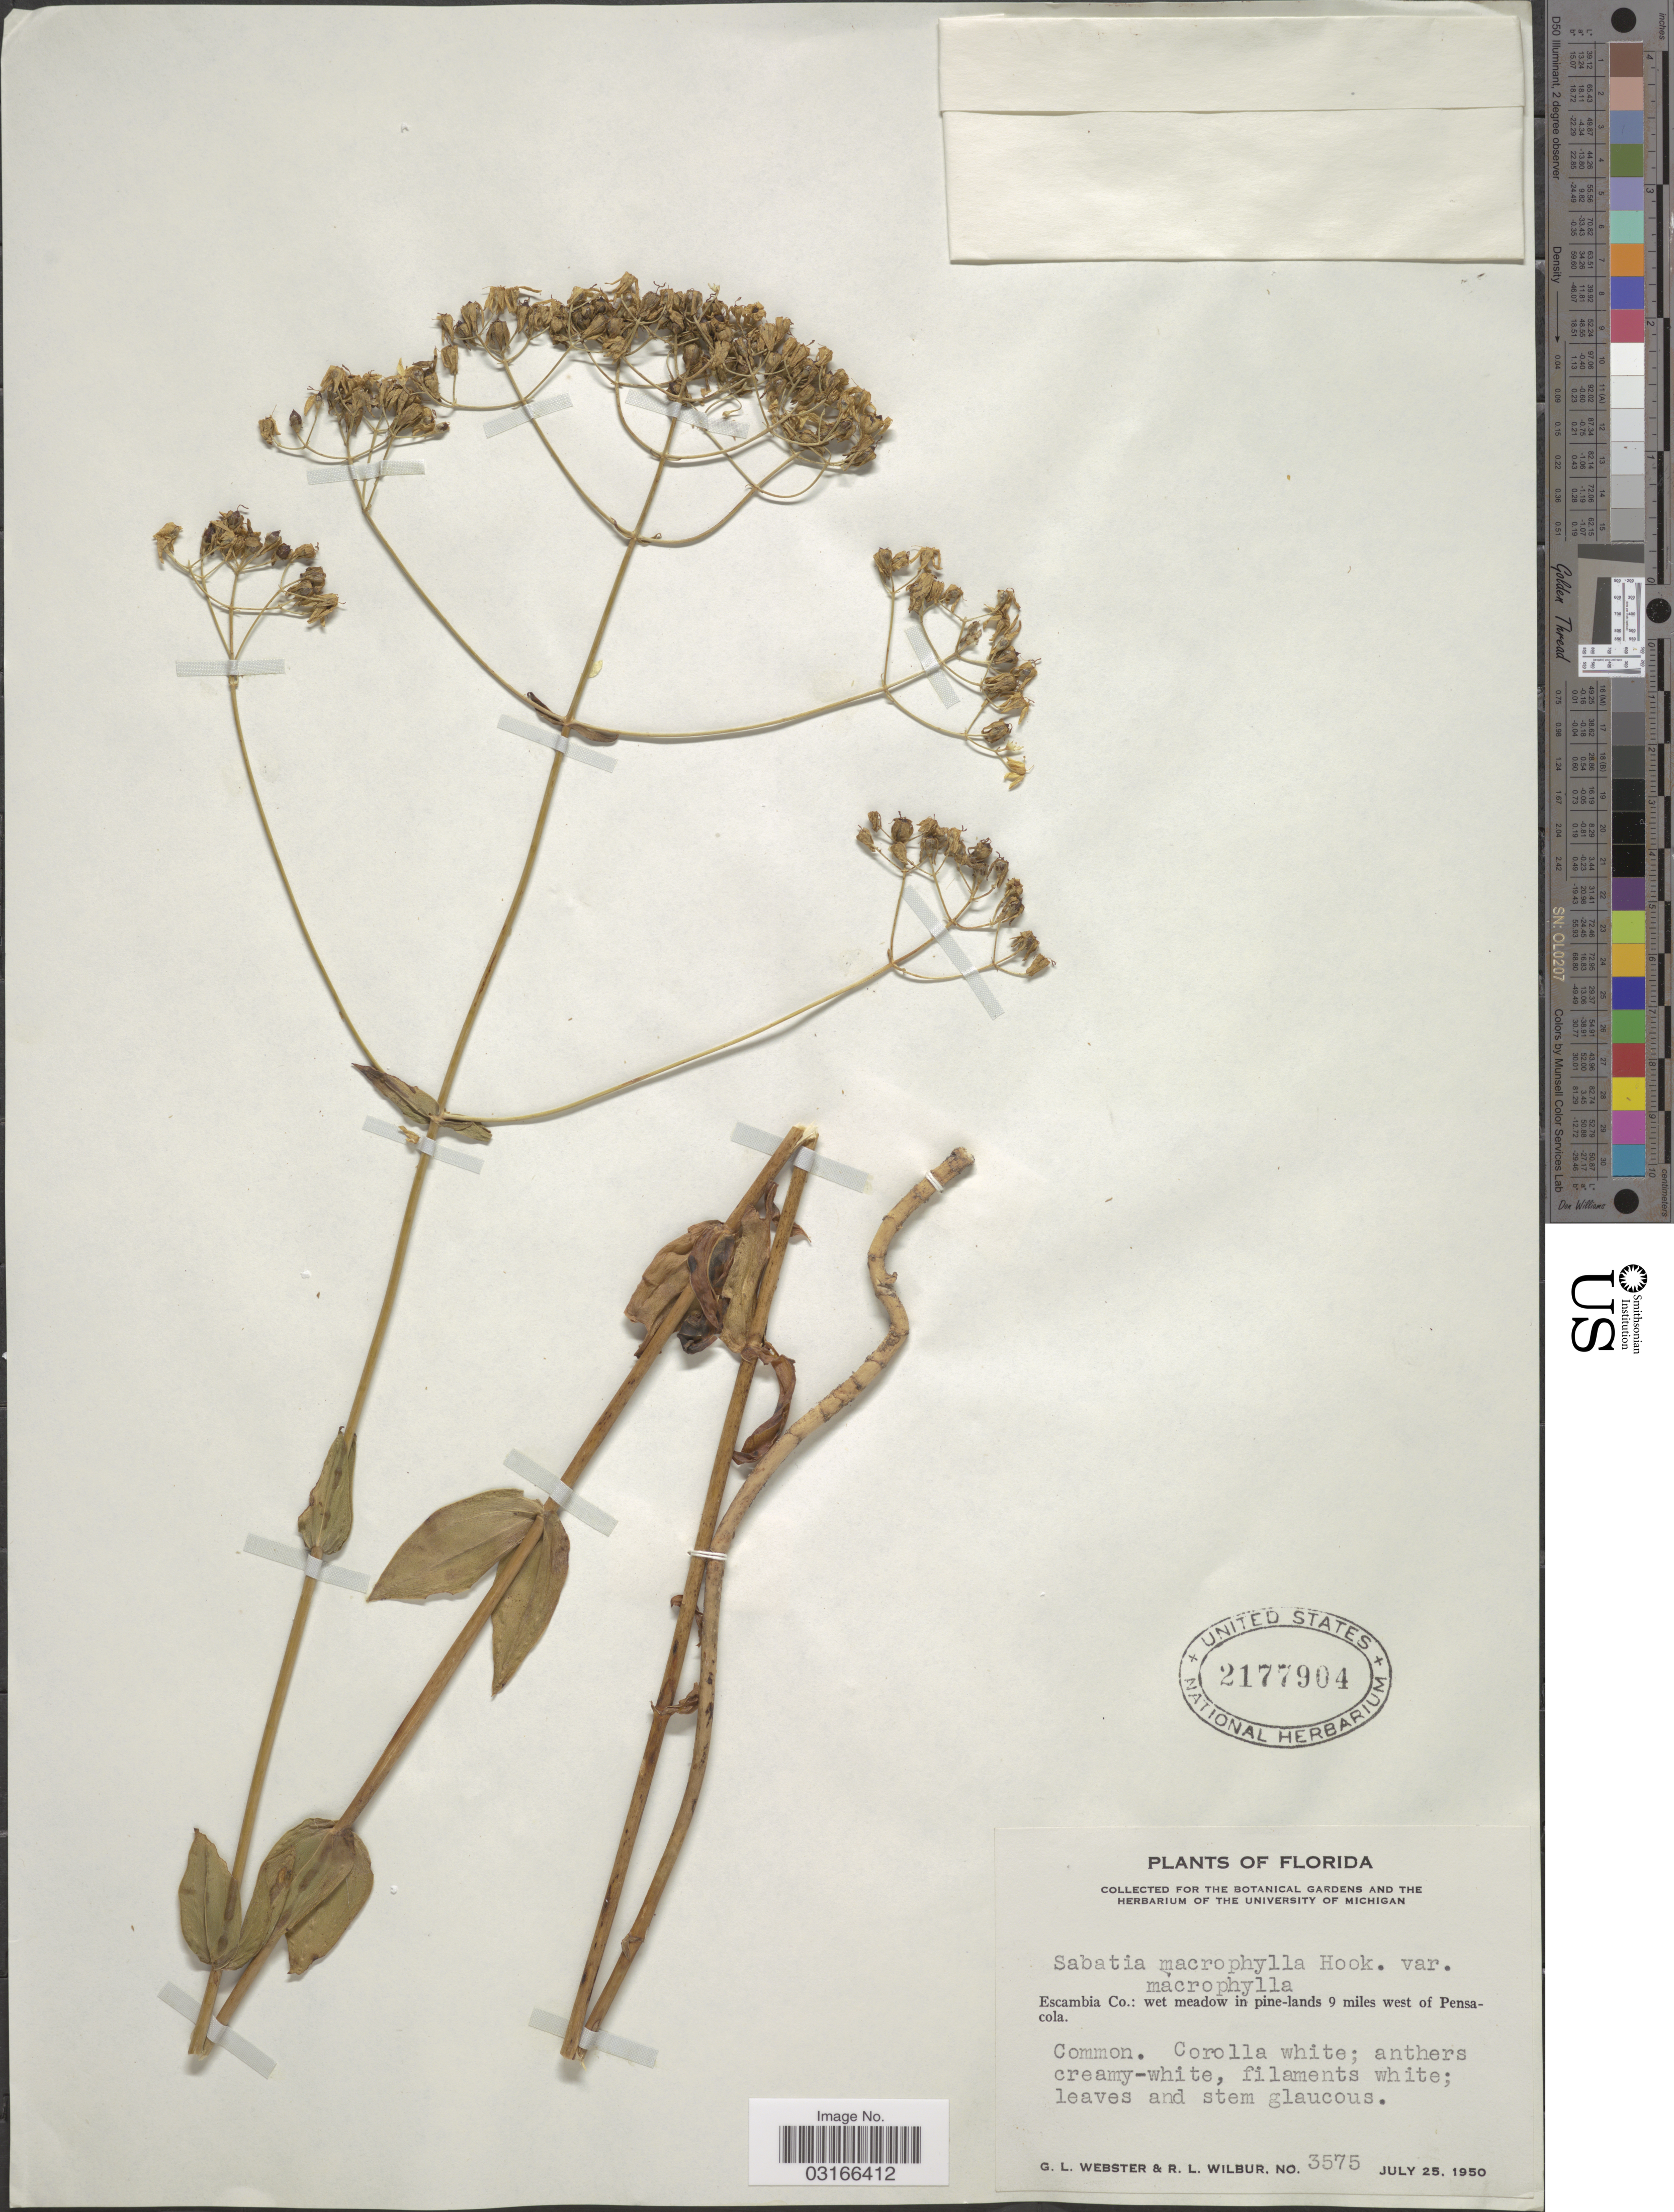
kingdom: Plantae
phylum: Tracheophyta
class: Magnoliopsida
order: Gentianales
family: Gentianaceae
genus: Sabatia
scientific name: Sabatia campestris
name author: Nutt.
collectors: G. L. Webster & R. L. Wilbur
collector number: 3575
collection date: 1950-07-25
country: United States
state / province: Florida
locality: Escambia Co.: wet meadow in pine-lands 9 miles west of Pensacola.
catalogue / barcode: US 2177904